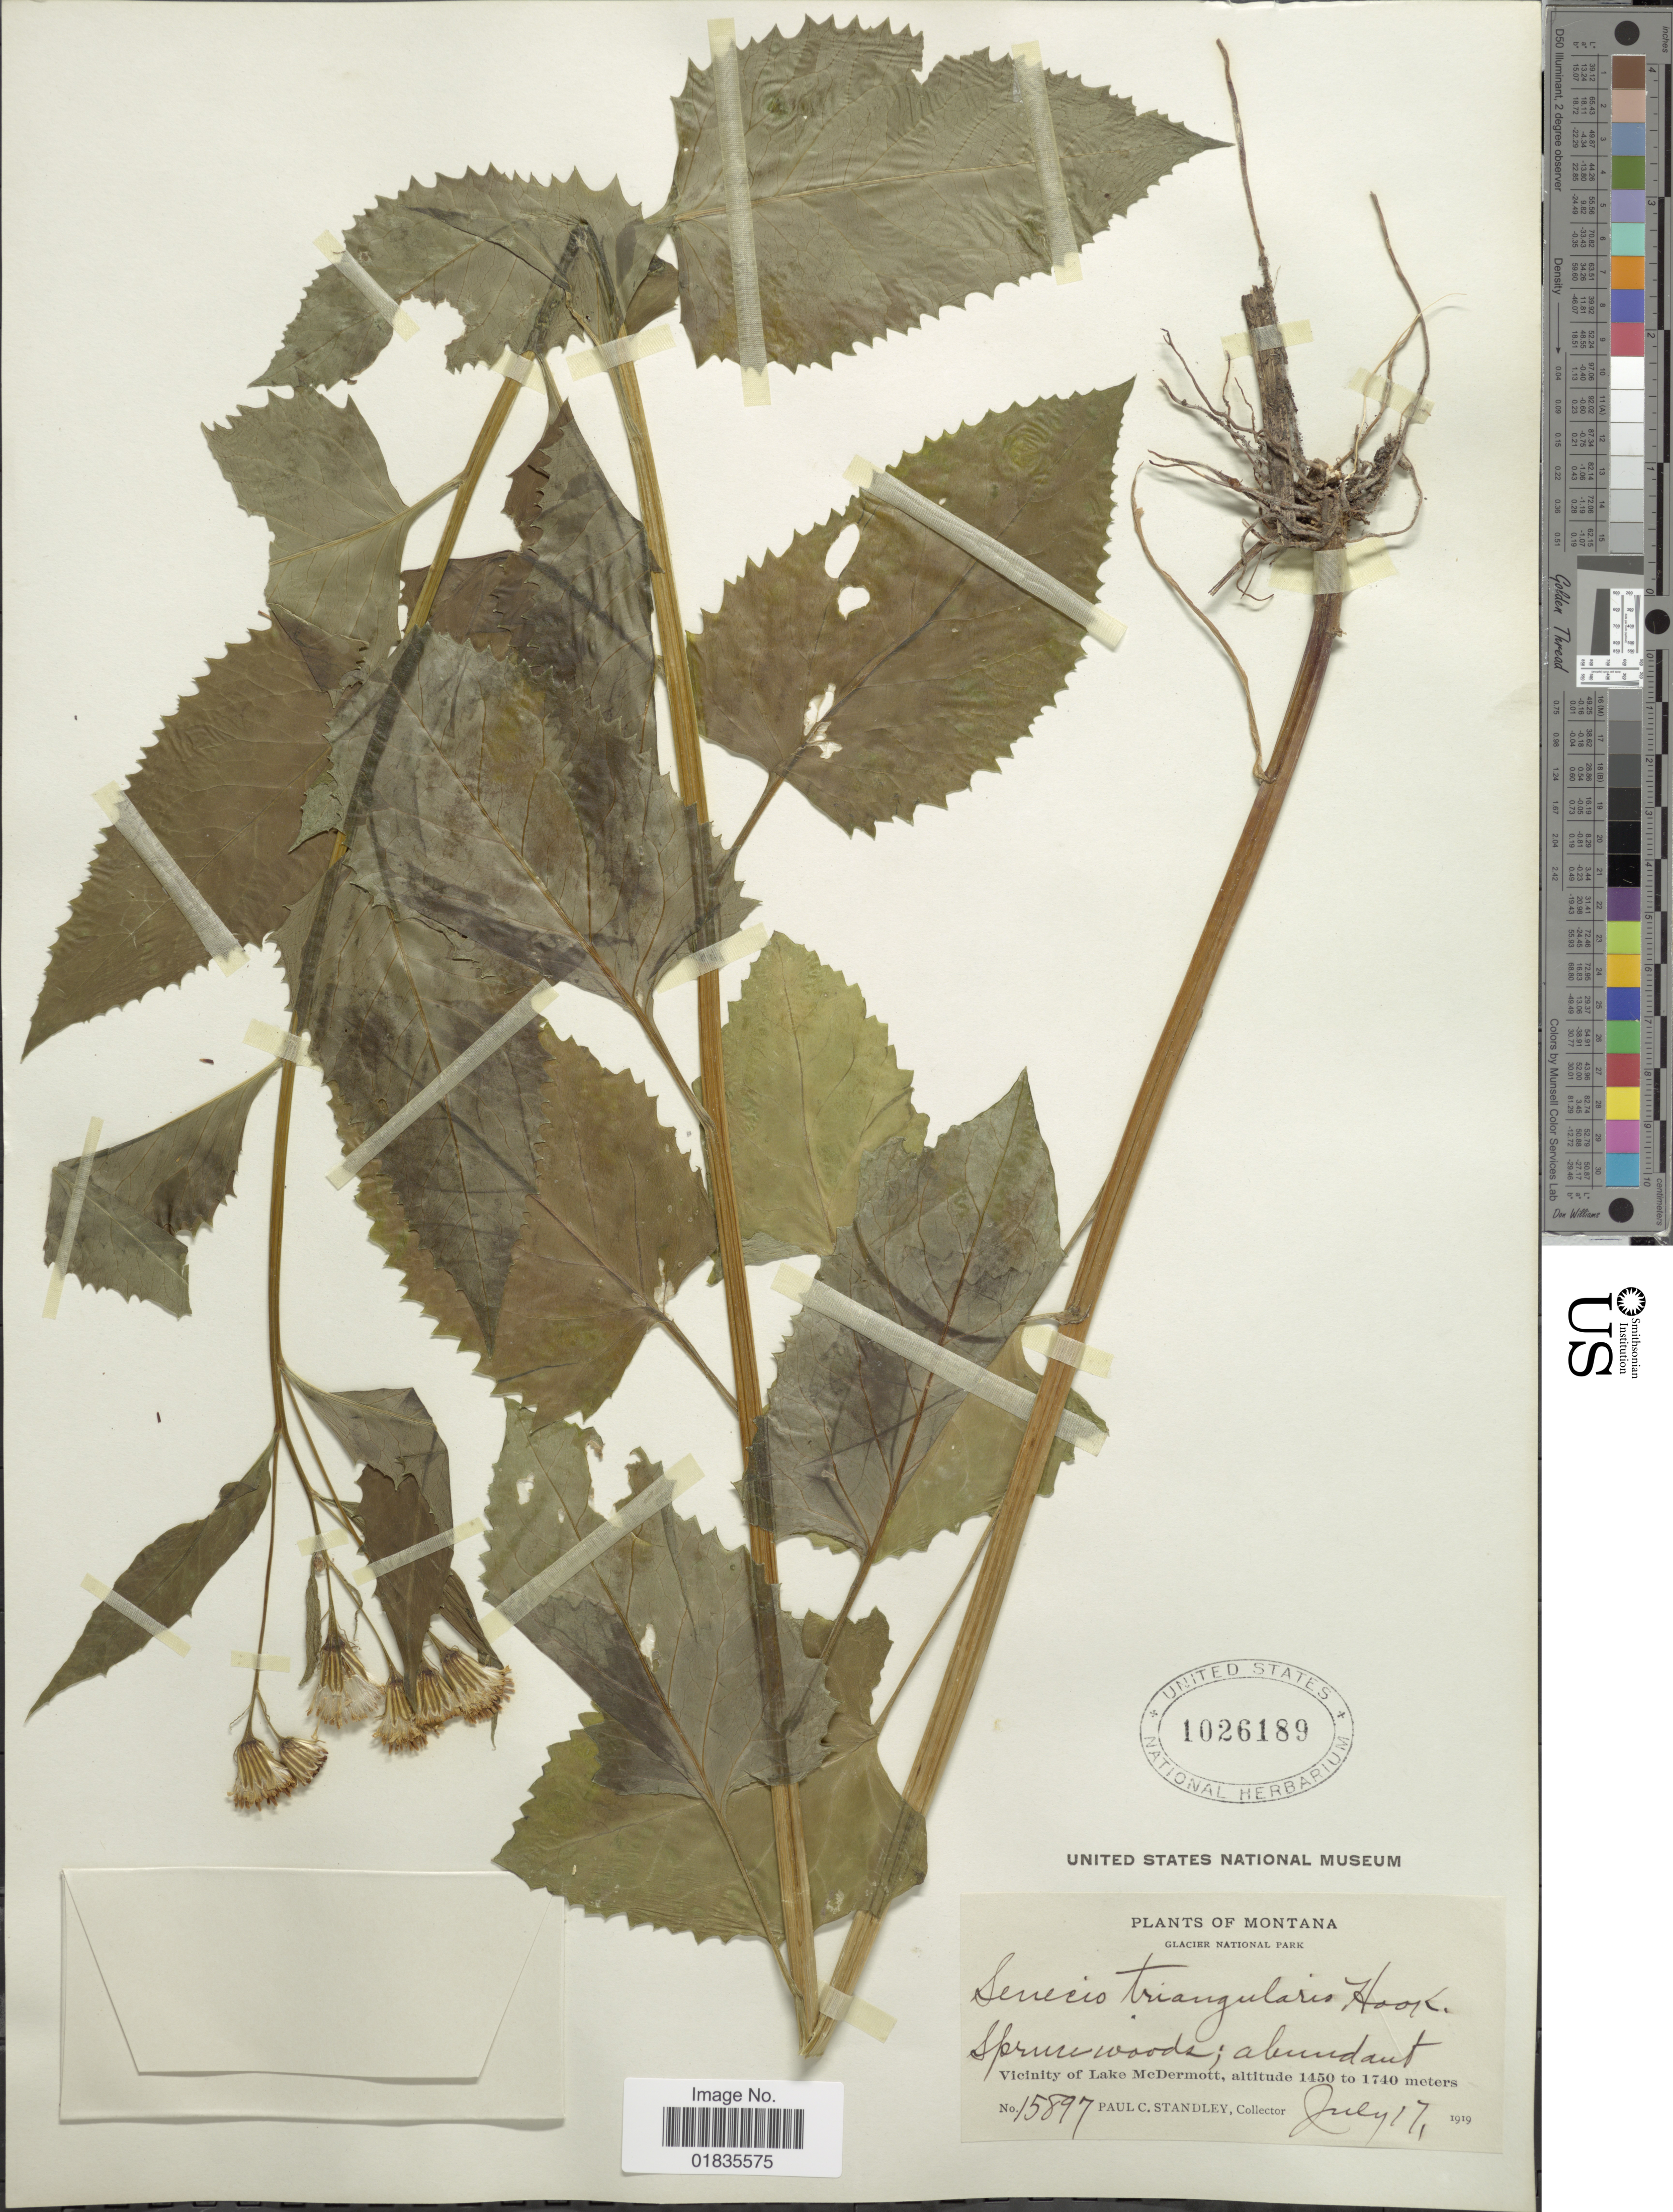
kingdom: Plantae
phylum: Tracheophyta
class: Magnoliopsida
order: Asterales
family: Asteraceae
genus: Senecio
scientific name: Senecio triangularis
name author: Hook.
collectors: P. C. Standley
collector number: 15897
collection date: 1919-07-17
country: United States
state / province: Montana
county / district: Glacier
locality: Glacier National Park, spruce woods, vicinity of Lake McDermott.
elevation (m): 1450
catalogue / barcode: US 1026189